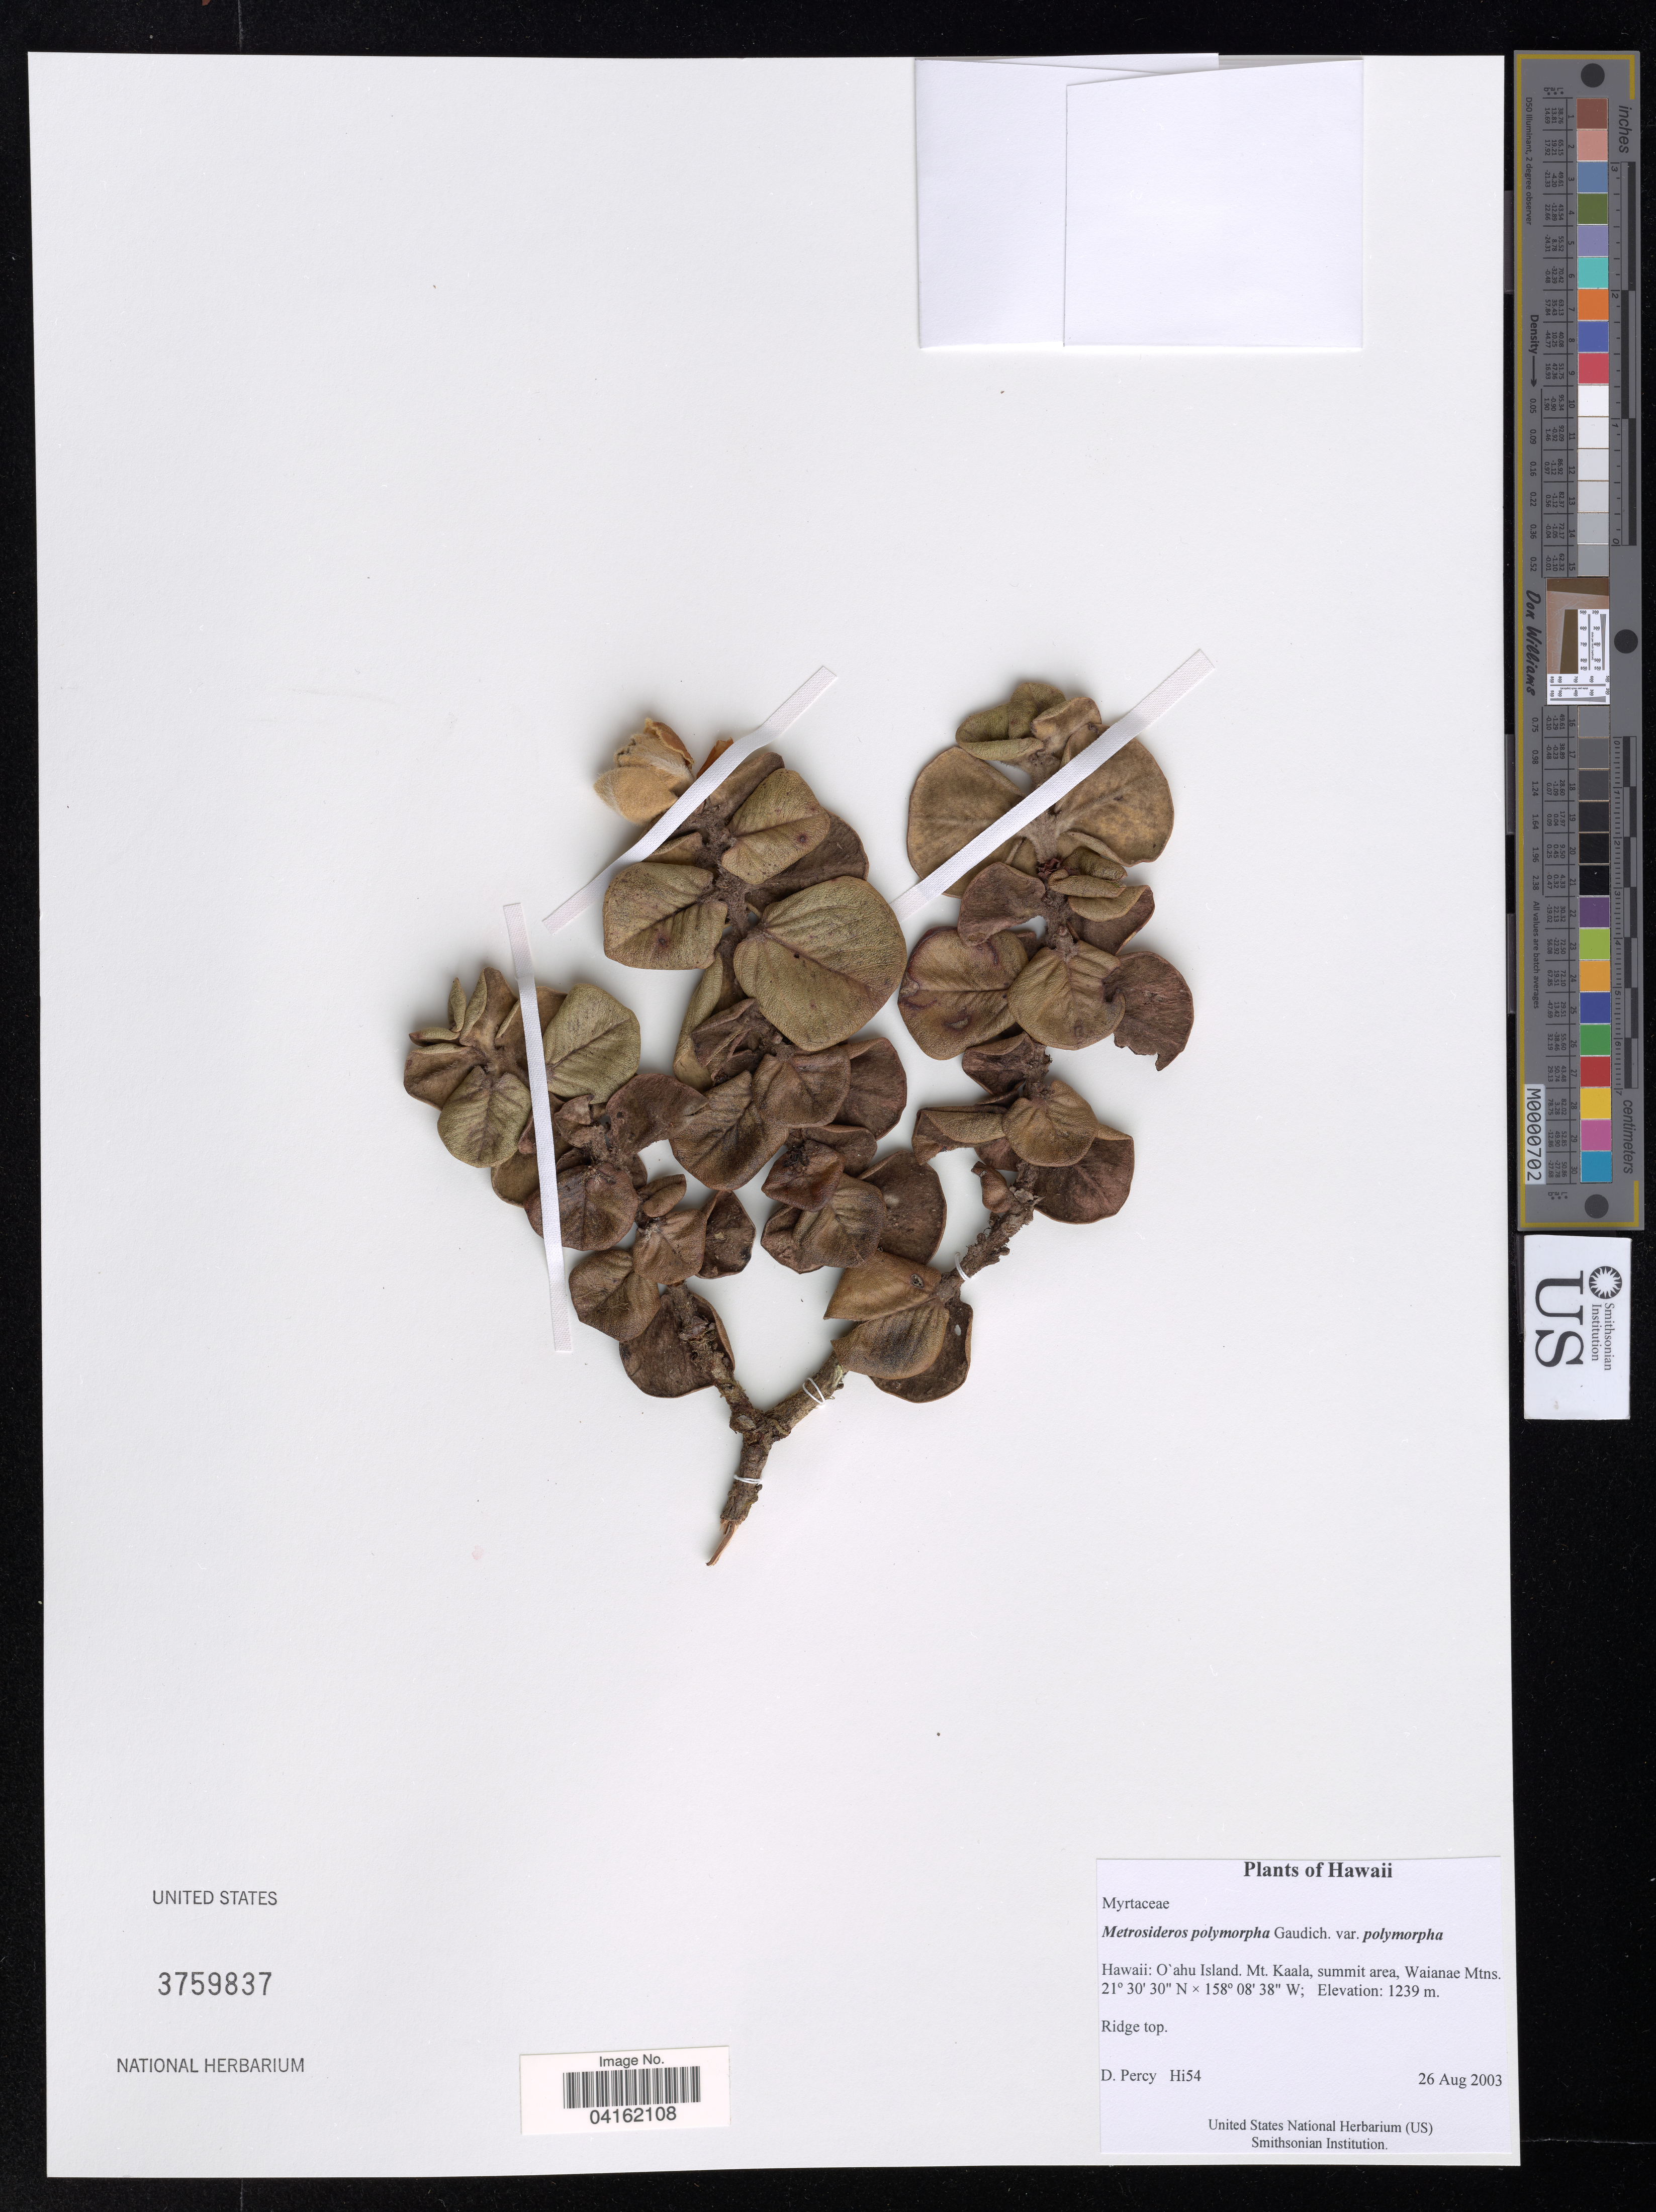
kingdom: Plantae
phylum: Tracheophyta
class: Magnoliopsida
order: Myrtales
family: Myrtaceae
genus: Metrosideros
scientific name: Metrosideros polymorpha var. polymorpha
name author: Gaudich.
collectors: D. Percy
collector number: Hi54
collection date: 2003-08-26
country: United States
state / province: Hawaii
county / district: Honolulu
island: Oahu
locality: Mt. Kaala, summit area, Waianae Mtns.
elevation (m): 1239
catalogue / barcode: US 3759837